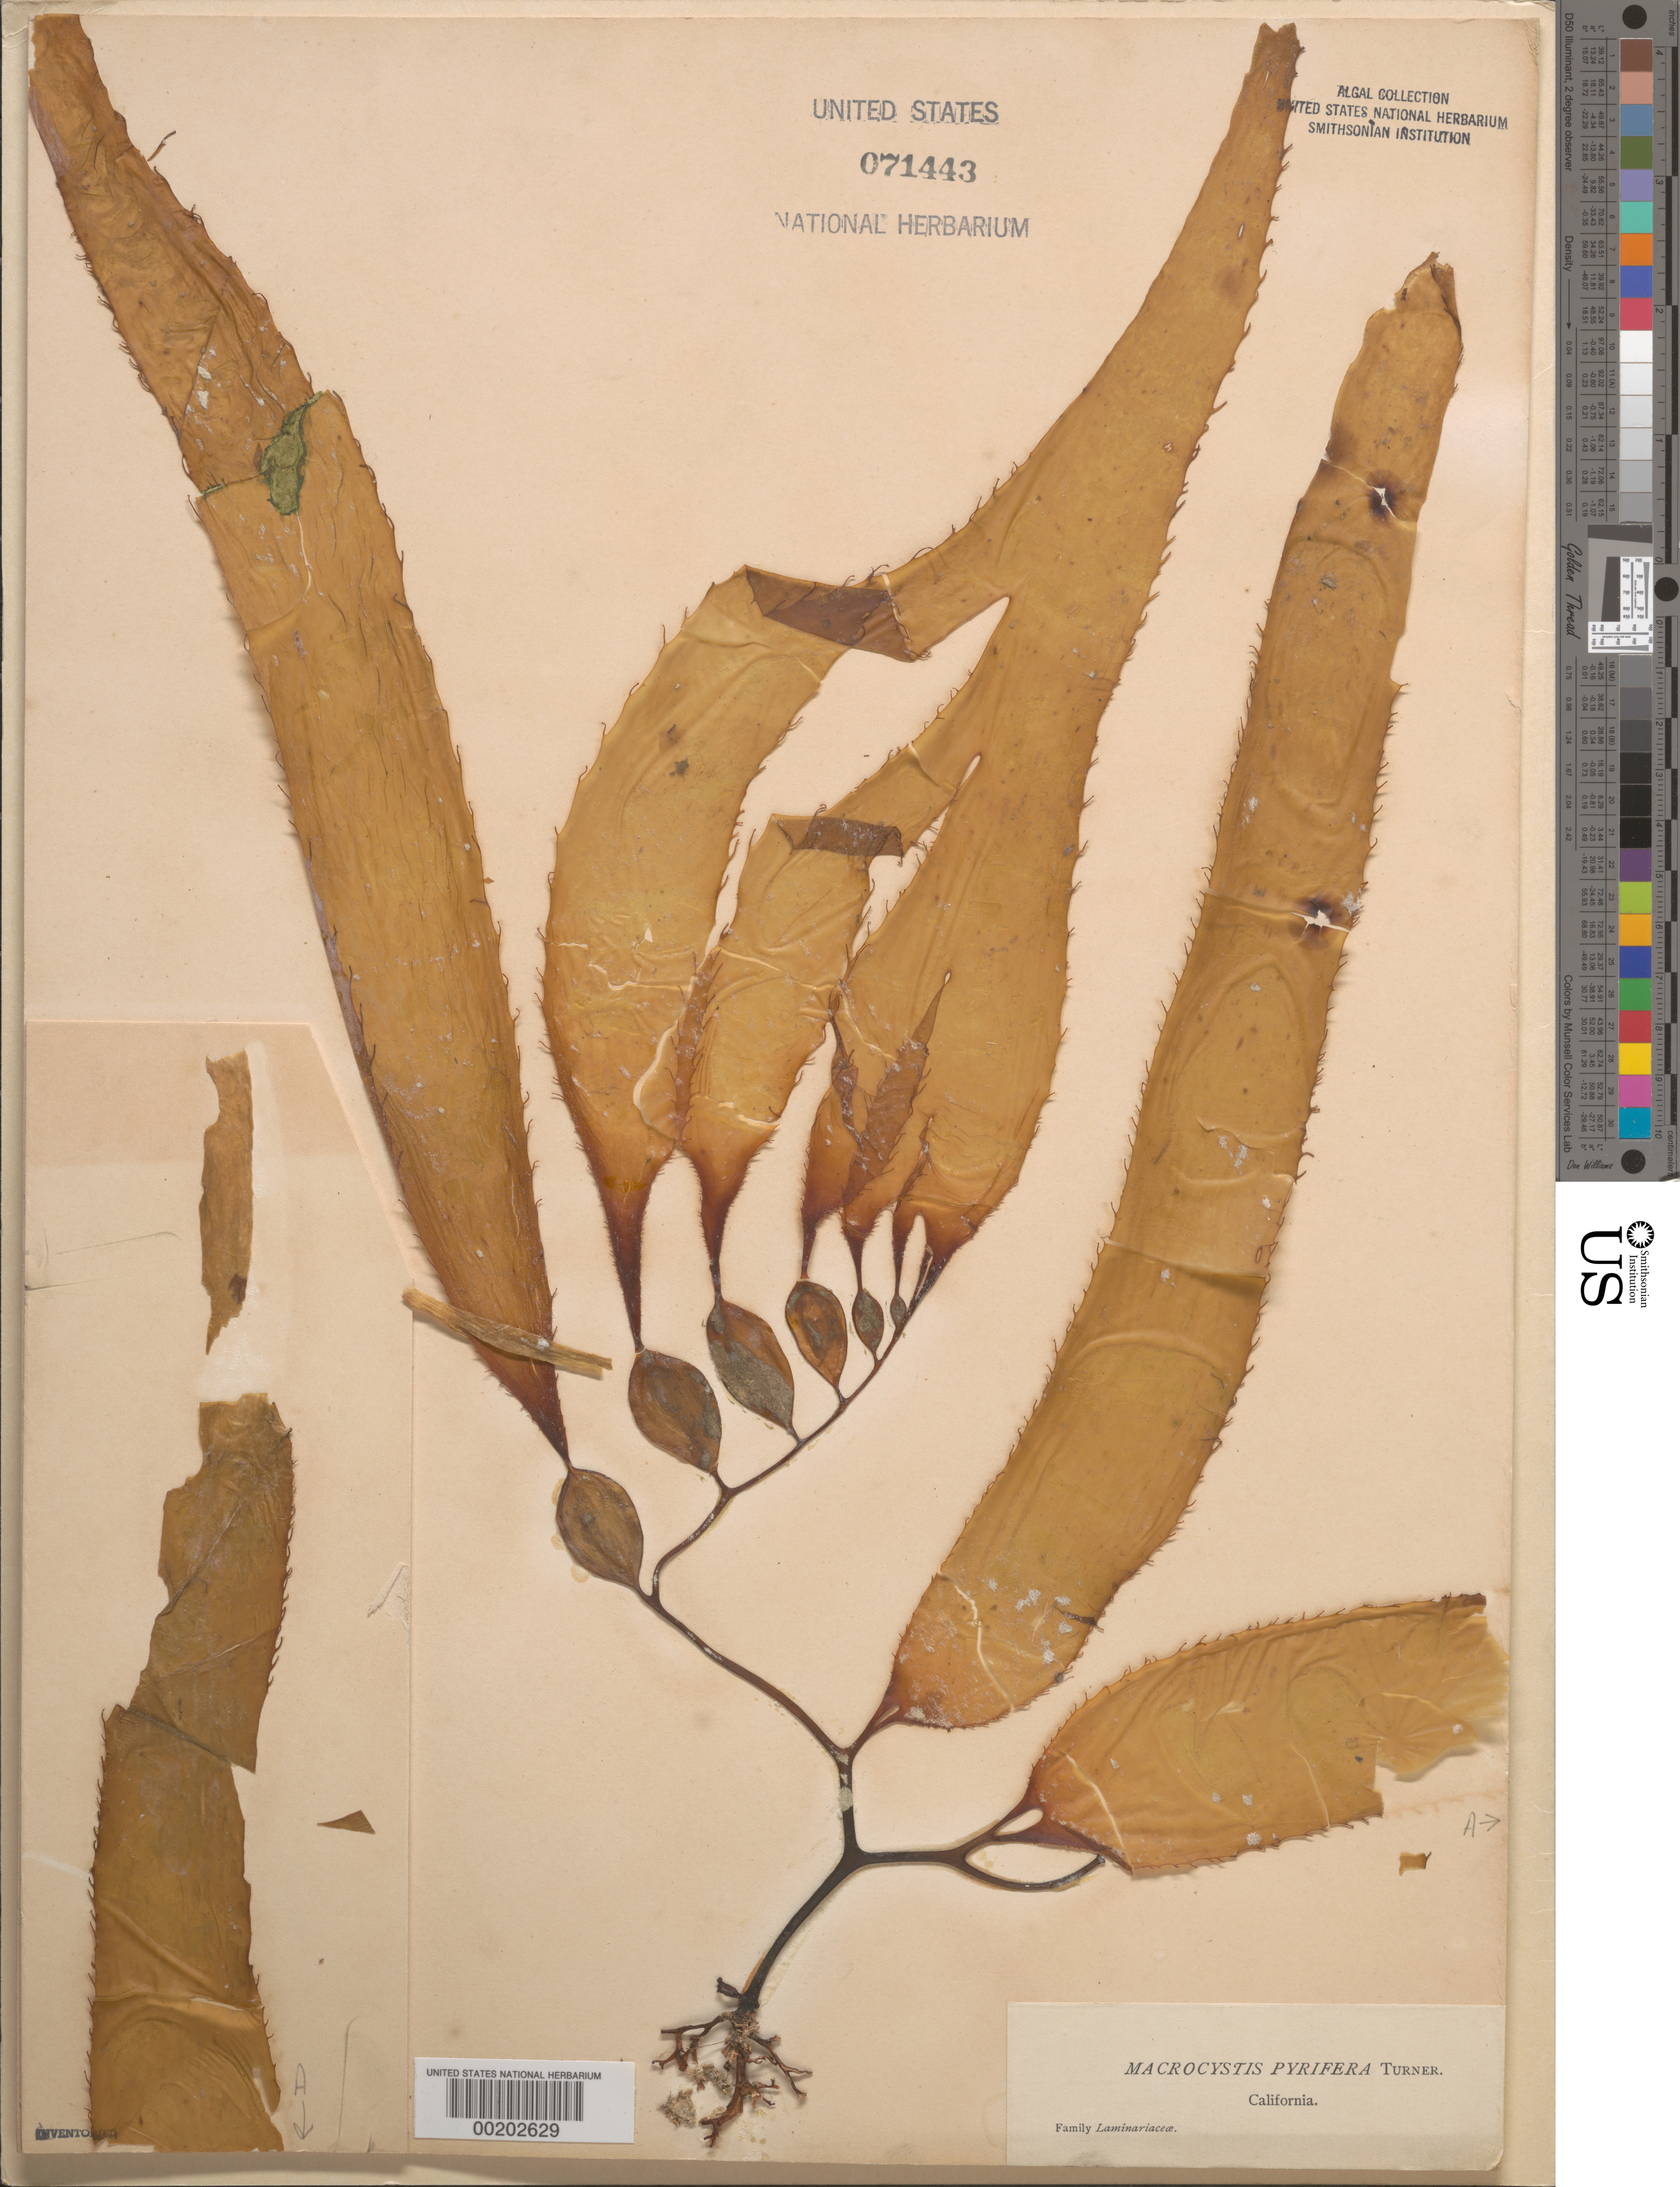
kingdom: Chromista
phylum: Ochrophyta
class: Phaeophyceae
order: Laminariales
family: Laminariaceae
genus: Macrocystis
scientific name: Macrocystis pyrifera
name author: (L.) C. Agardh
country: United States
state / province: California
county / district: San Diego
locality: False Bay, San Diego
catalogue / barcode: US 71443